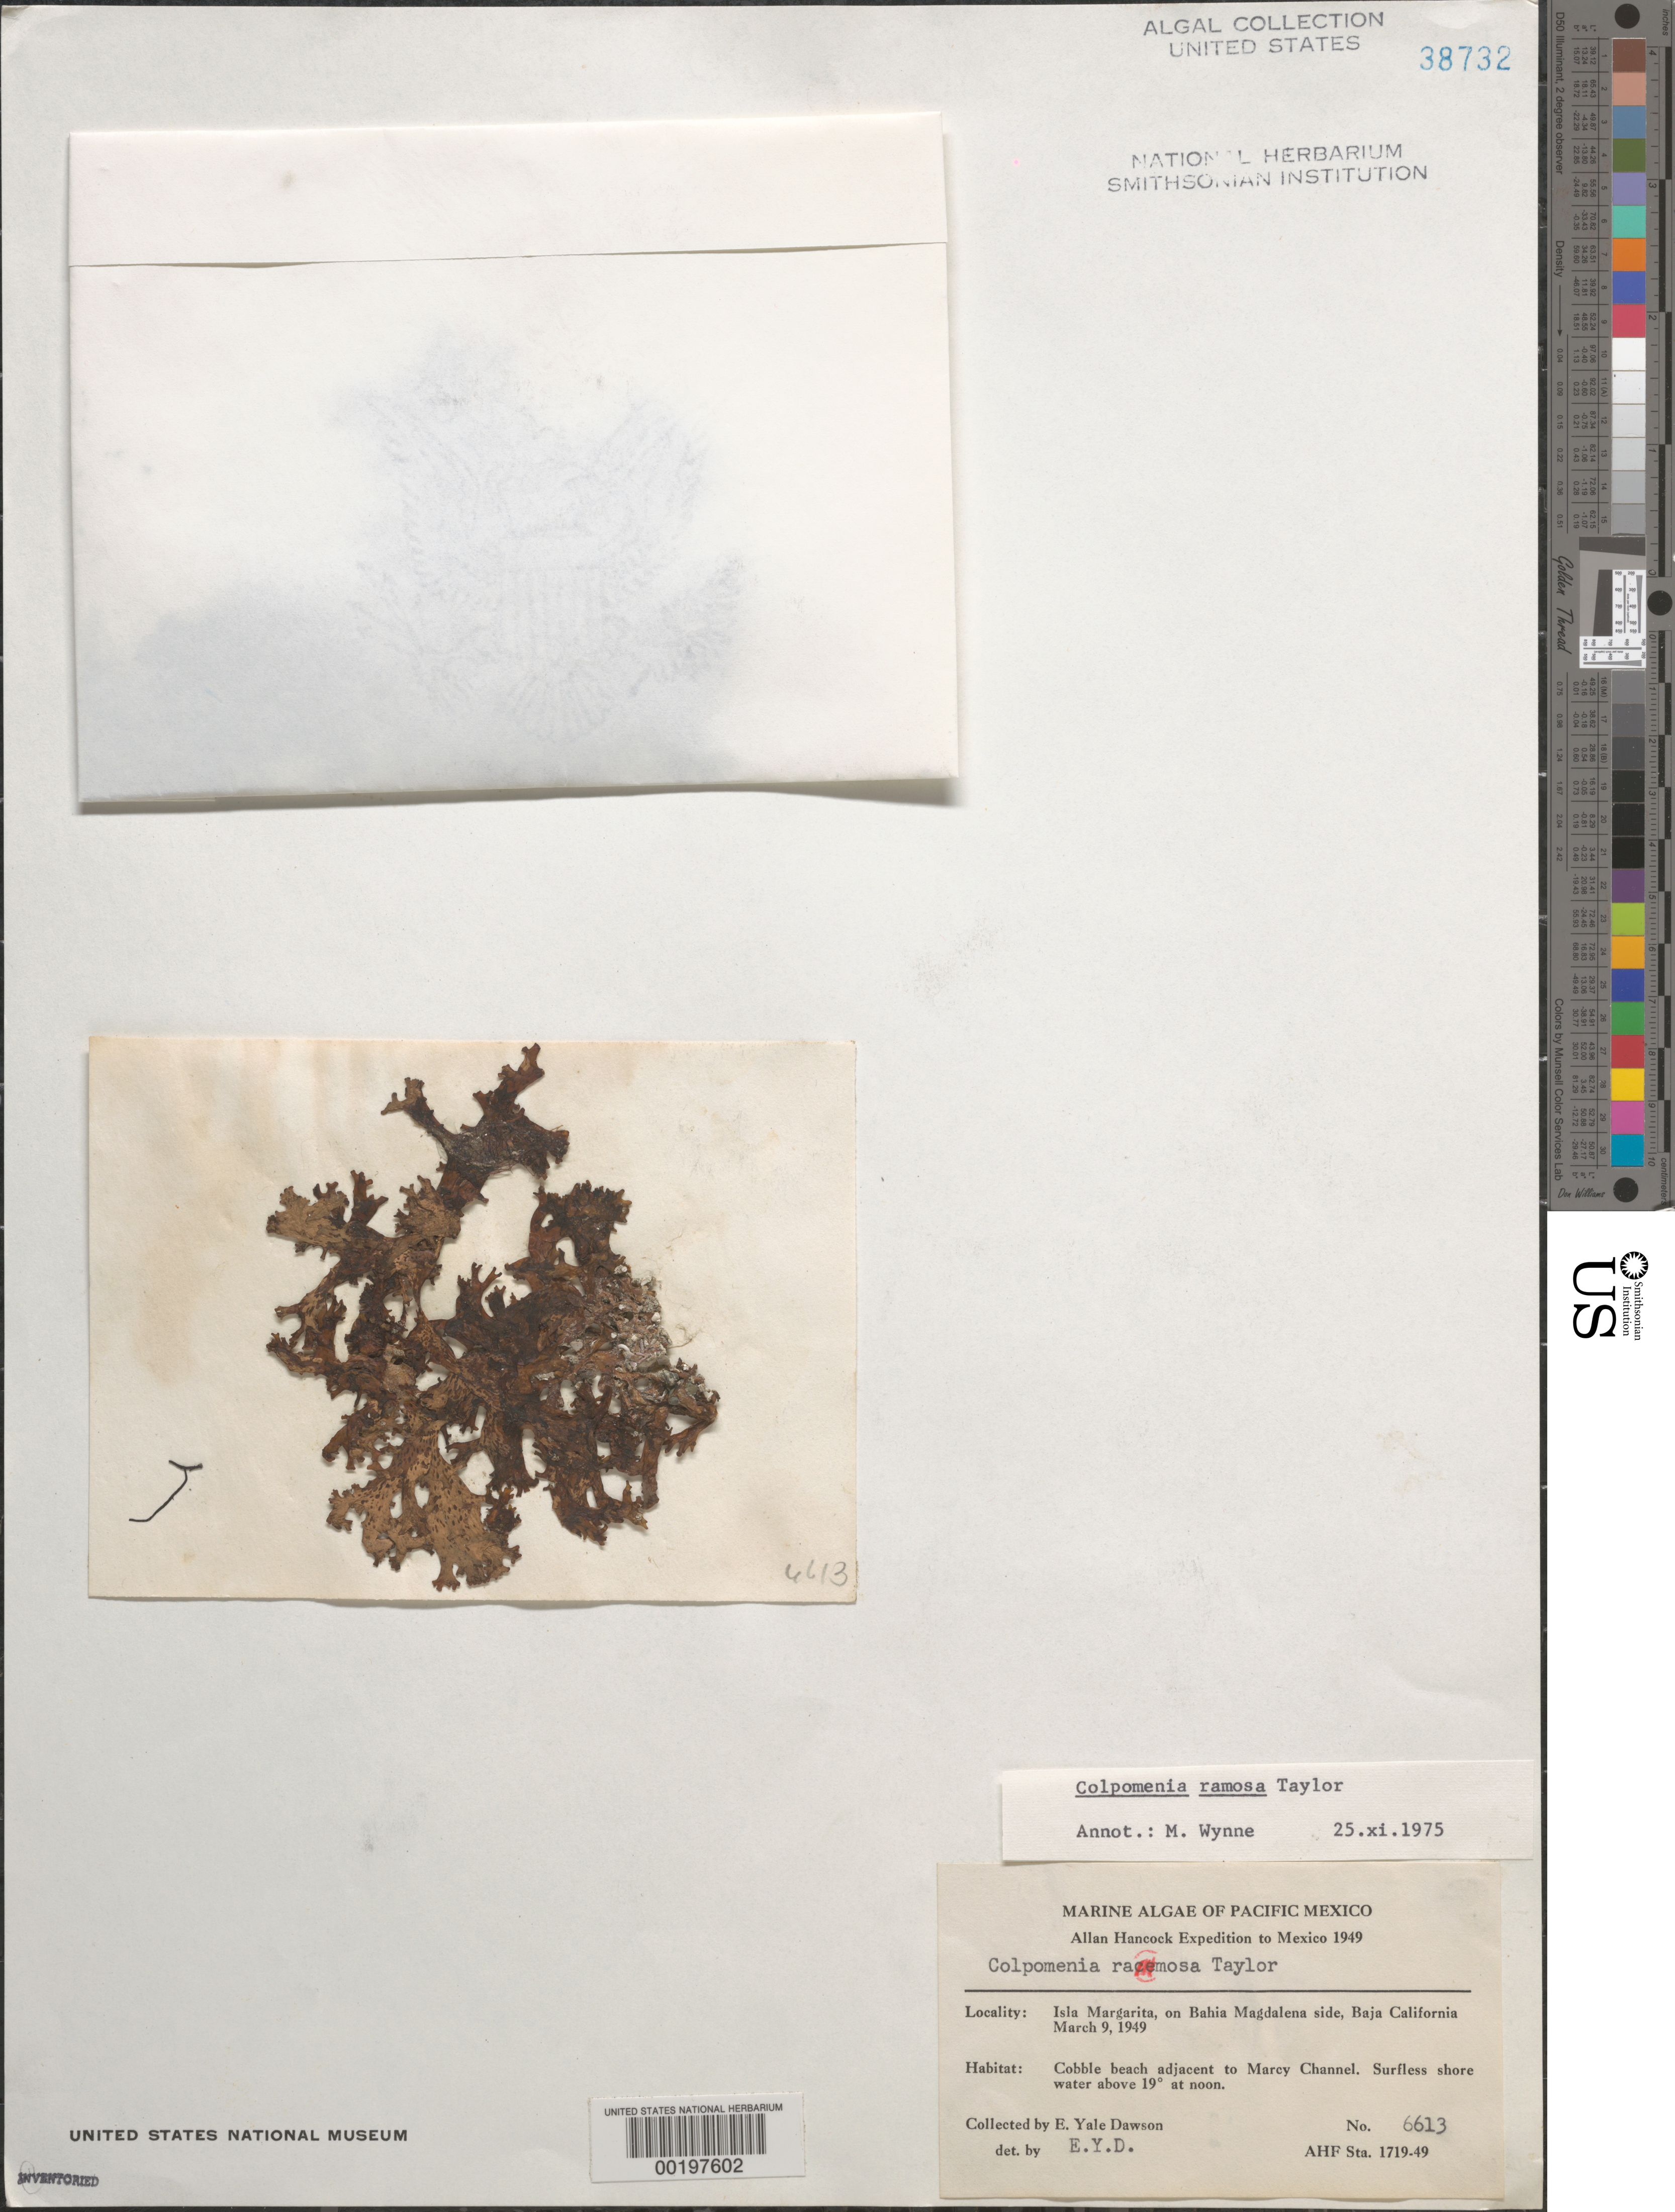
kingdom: Chromista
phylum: Ochrophyta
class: Phaeophyceae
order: Scytosiphonales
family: Scytosiphonaceae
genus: Colpomenia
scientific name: Colpomenia ramosa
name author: W.R. Taylor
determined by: Wynne, M. J.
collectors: E. Y. Dawson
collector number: EYD 6613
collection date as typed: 09 Mar 1949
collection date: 1949-03-09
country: Mexico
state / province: Baja California Sur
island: Isla Margarita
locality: By Marcy Channel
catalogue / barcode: US 38732